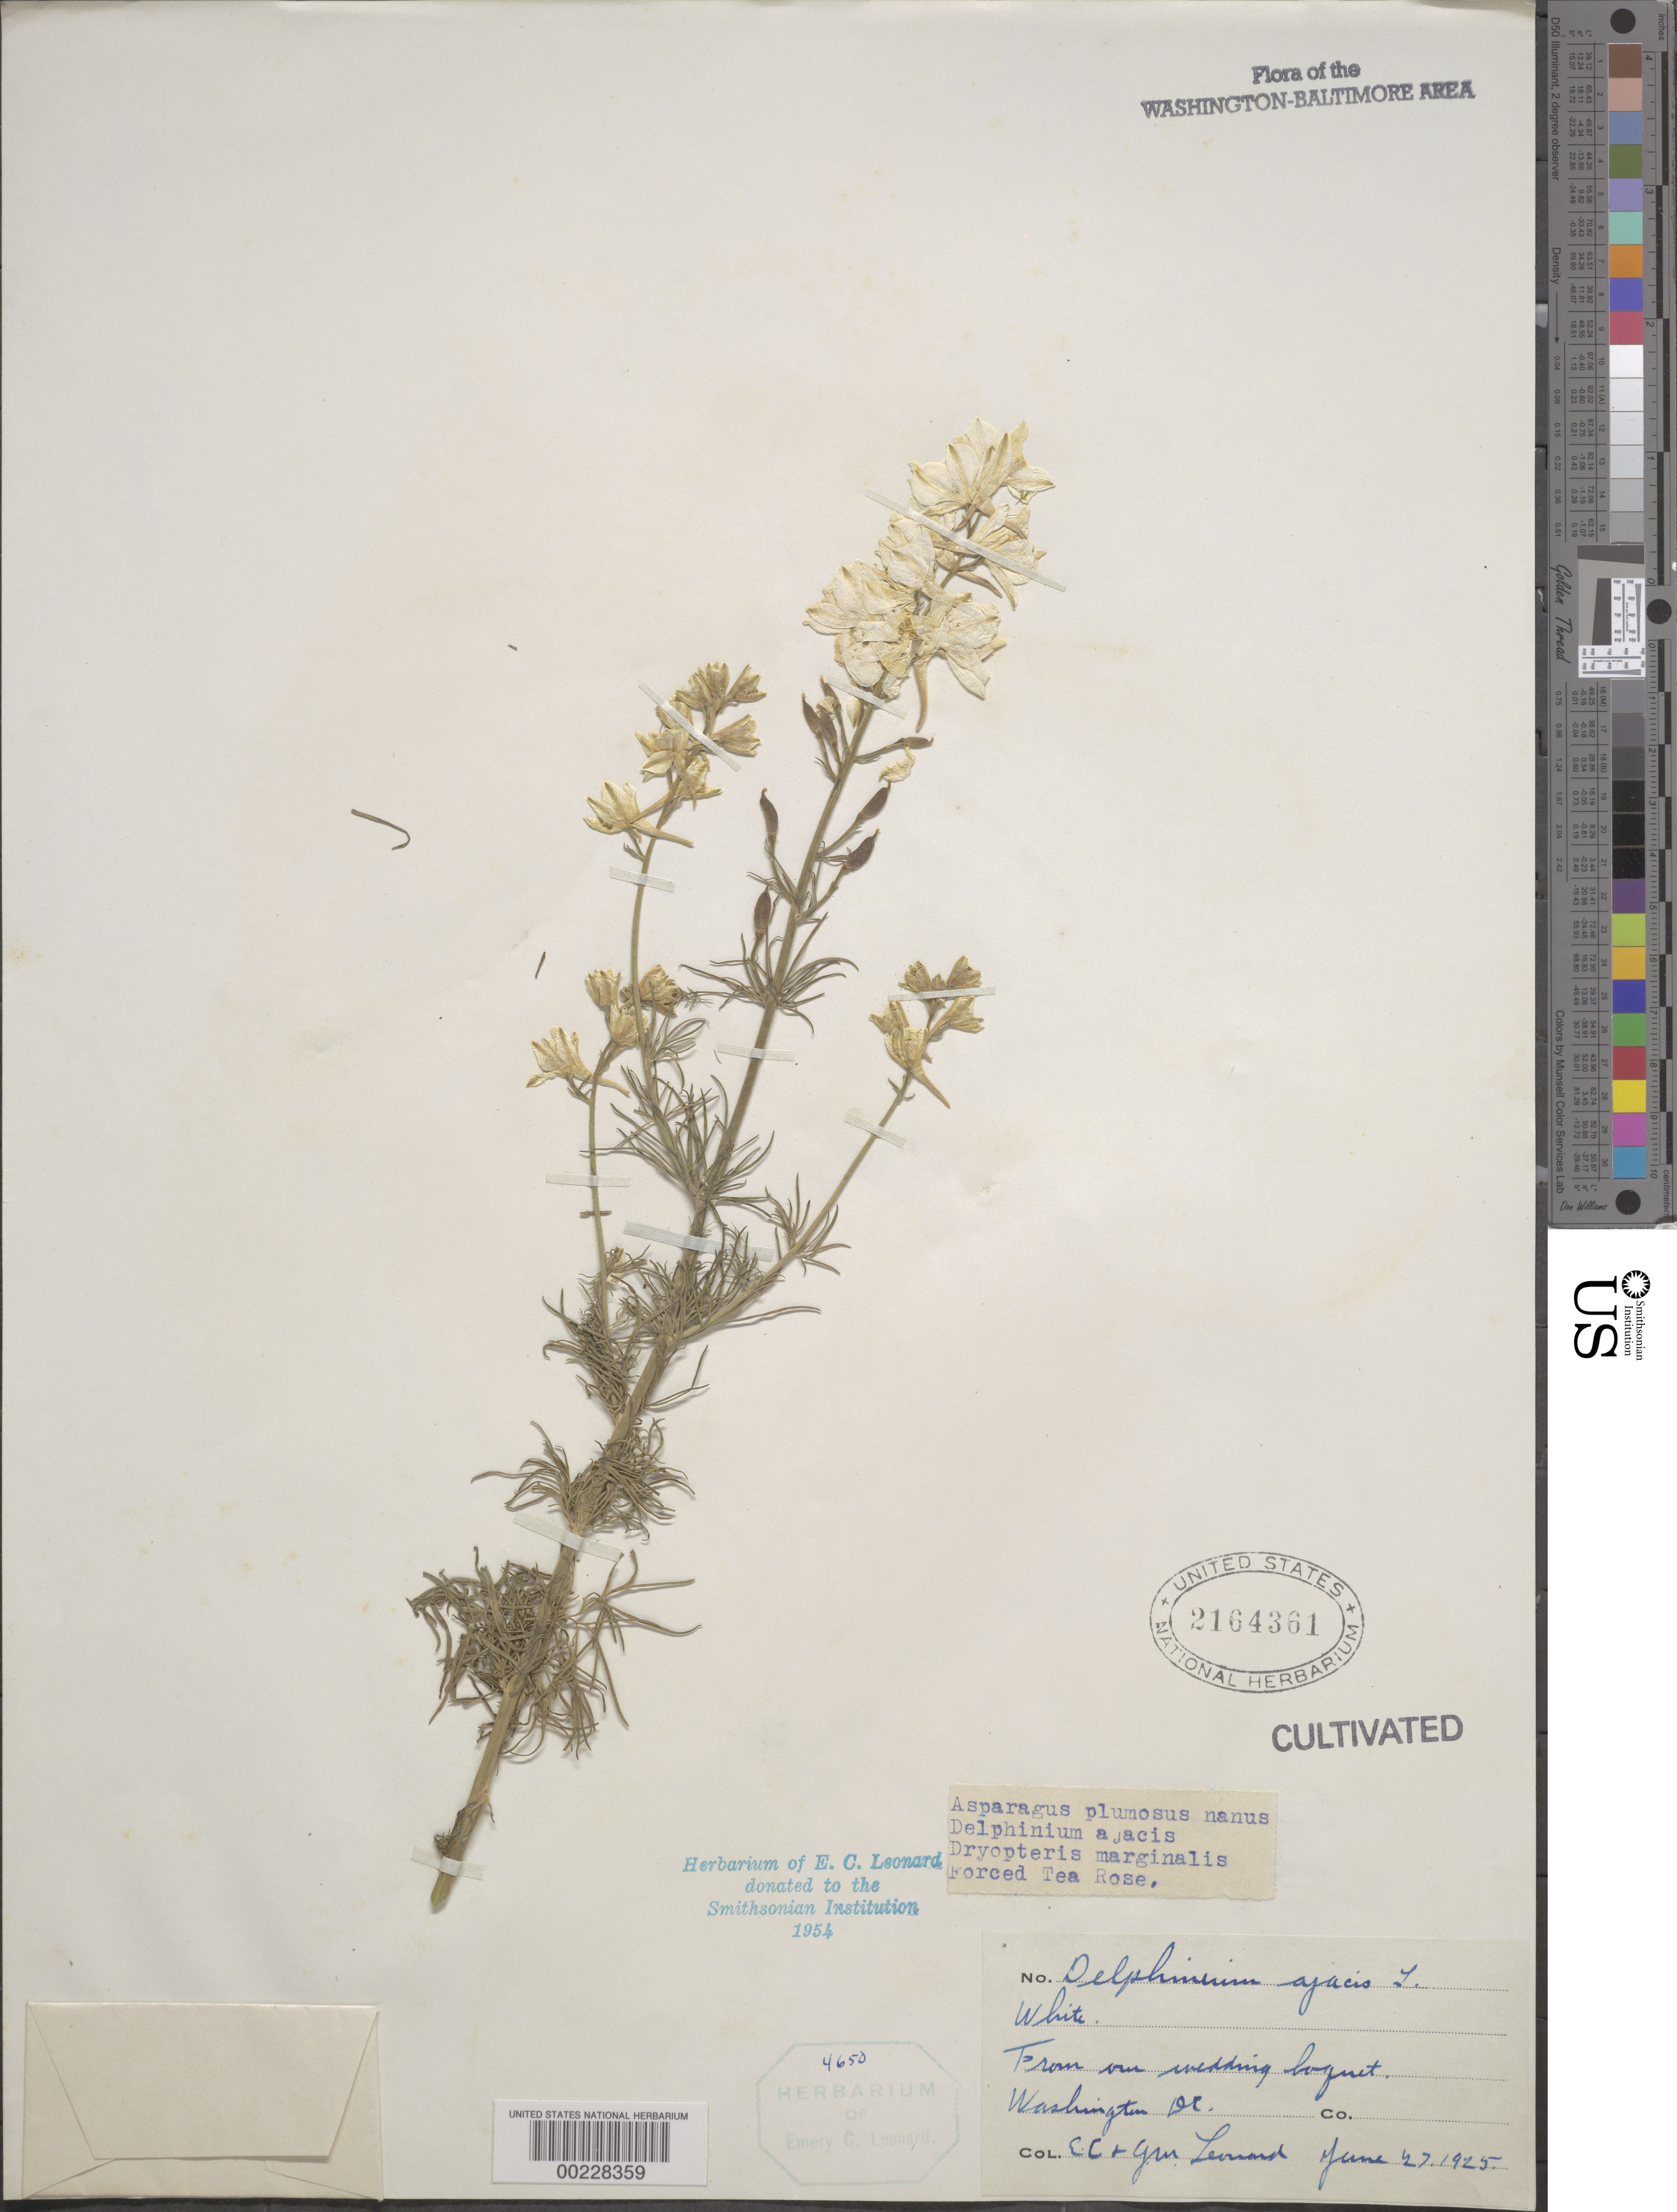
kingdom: Plantae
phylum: Tracheophyta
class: Magnoliopsida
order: Ranunculales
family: Ranunculaceae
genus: Delphinium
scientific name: Delphinium ajacis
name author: L.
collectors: E. C. Leonard & G. M. Leonard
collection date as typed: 27 Jun 1925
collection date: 1925-06-27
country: United States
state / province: District of Columbia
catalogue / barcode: US 2164361